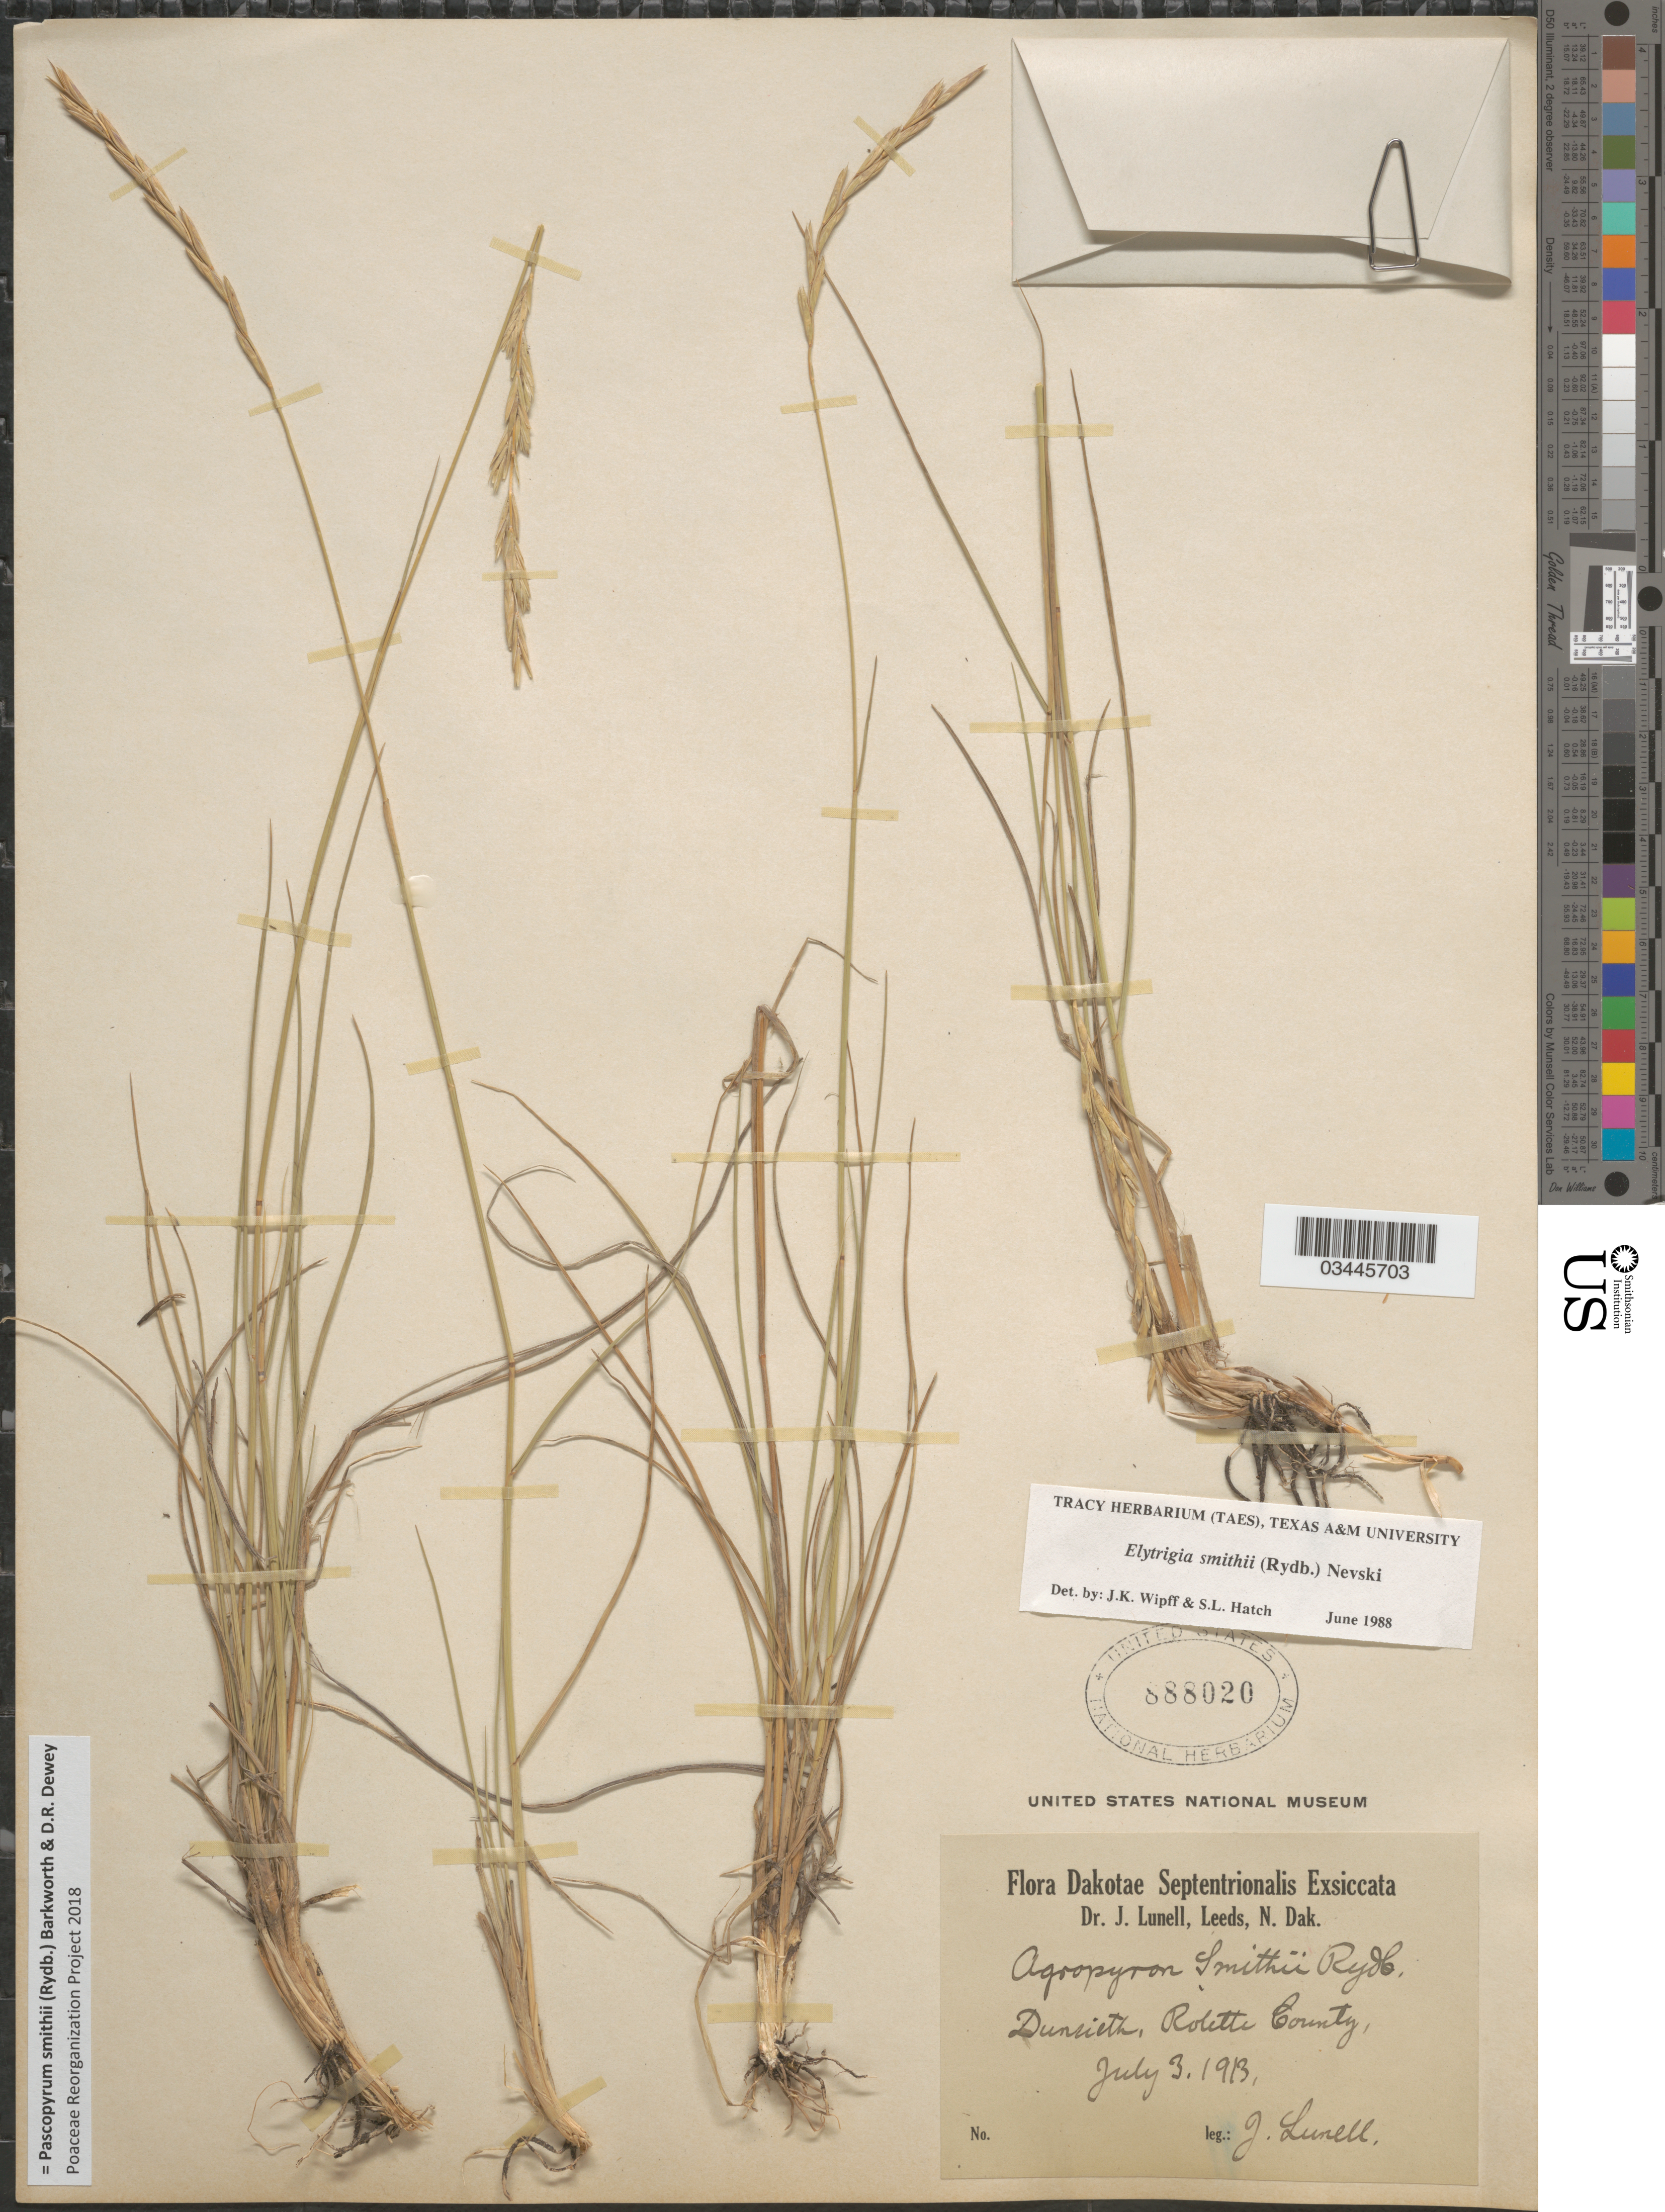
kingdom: Plantae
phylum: Tracheophyta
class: Liliopsida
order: Poales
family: Poaceae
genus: Pascopyrum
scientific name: Pascopyrum smithii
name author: (Rydb.) Barkworth & Dewey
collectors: J. Lunell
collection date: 1913-07-03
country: United States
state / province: North Dakota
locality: Dakotae Septentrionalis. Dunrieth, Rolette County.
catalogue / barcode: US 888020